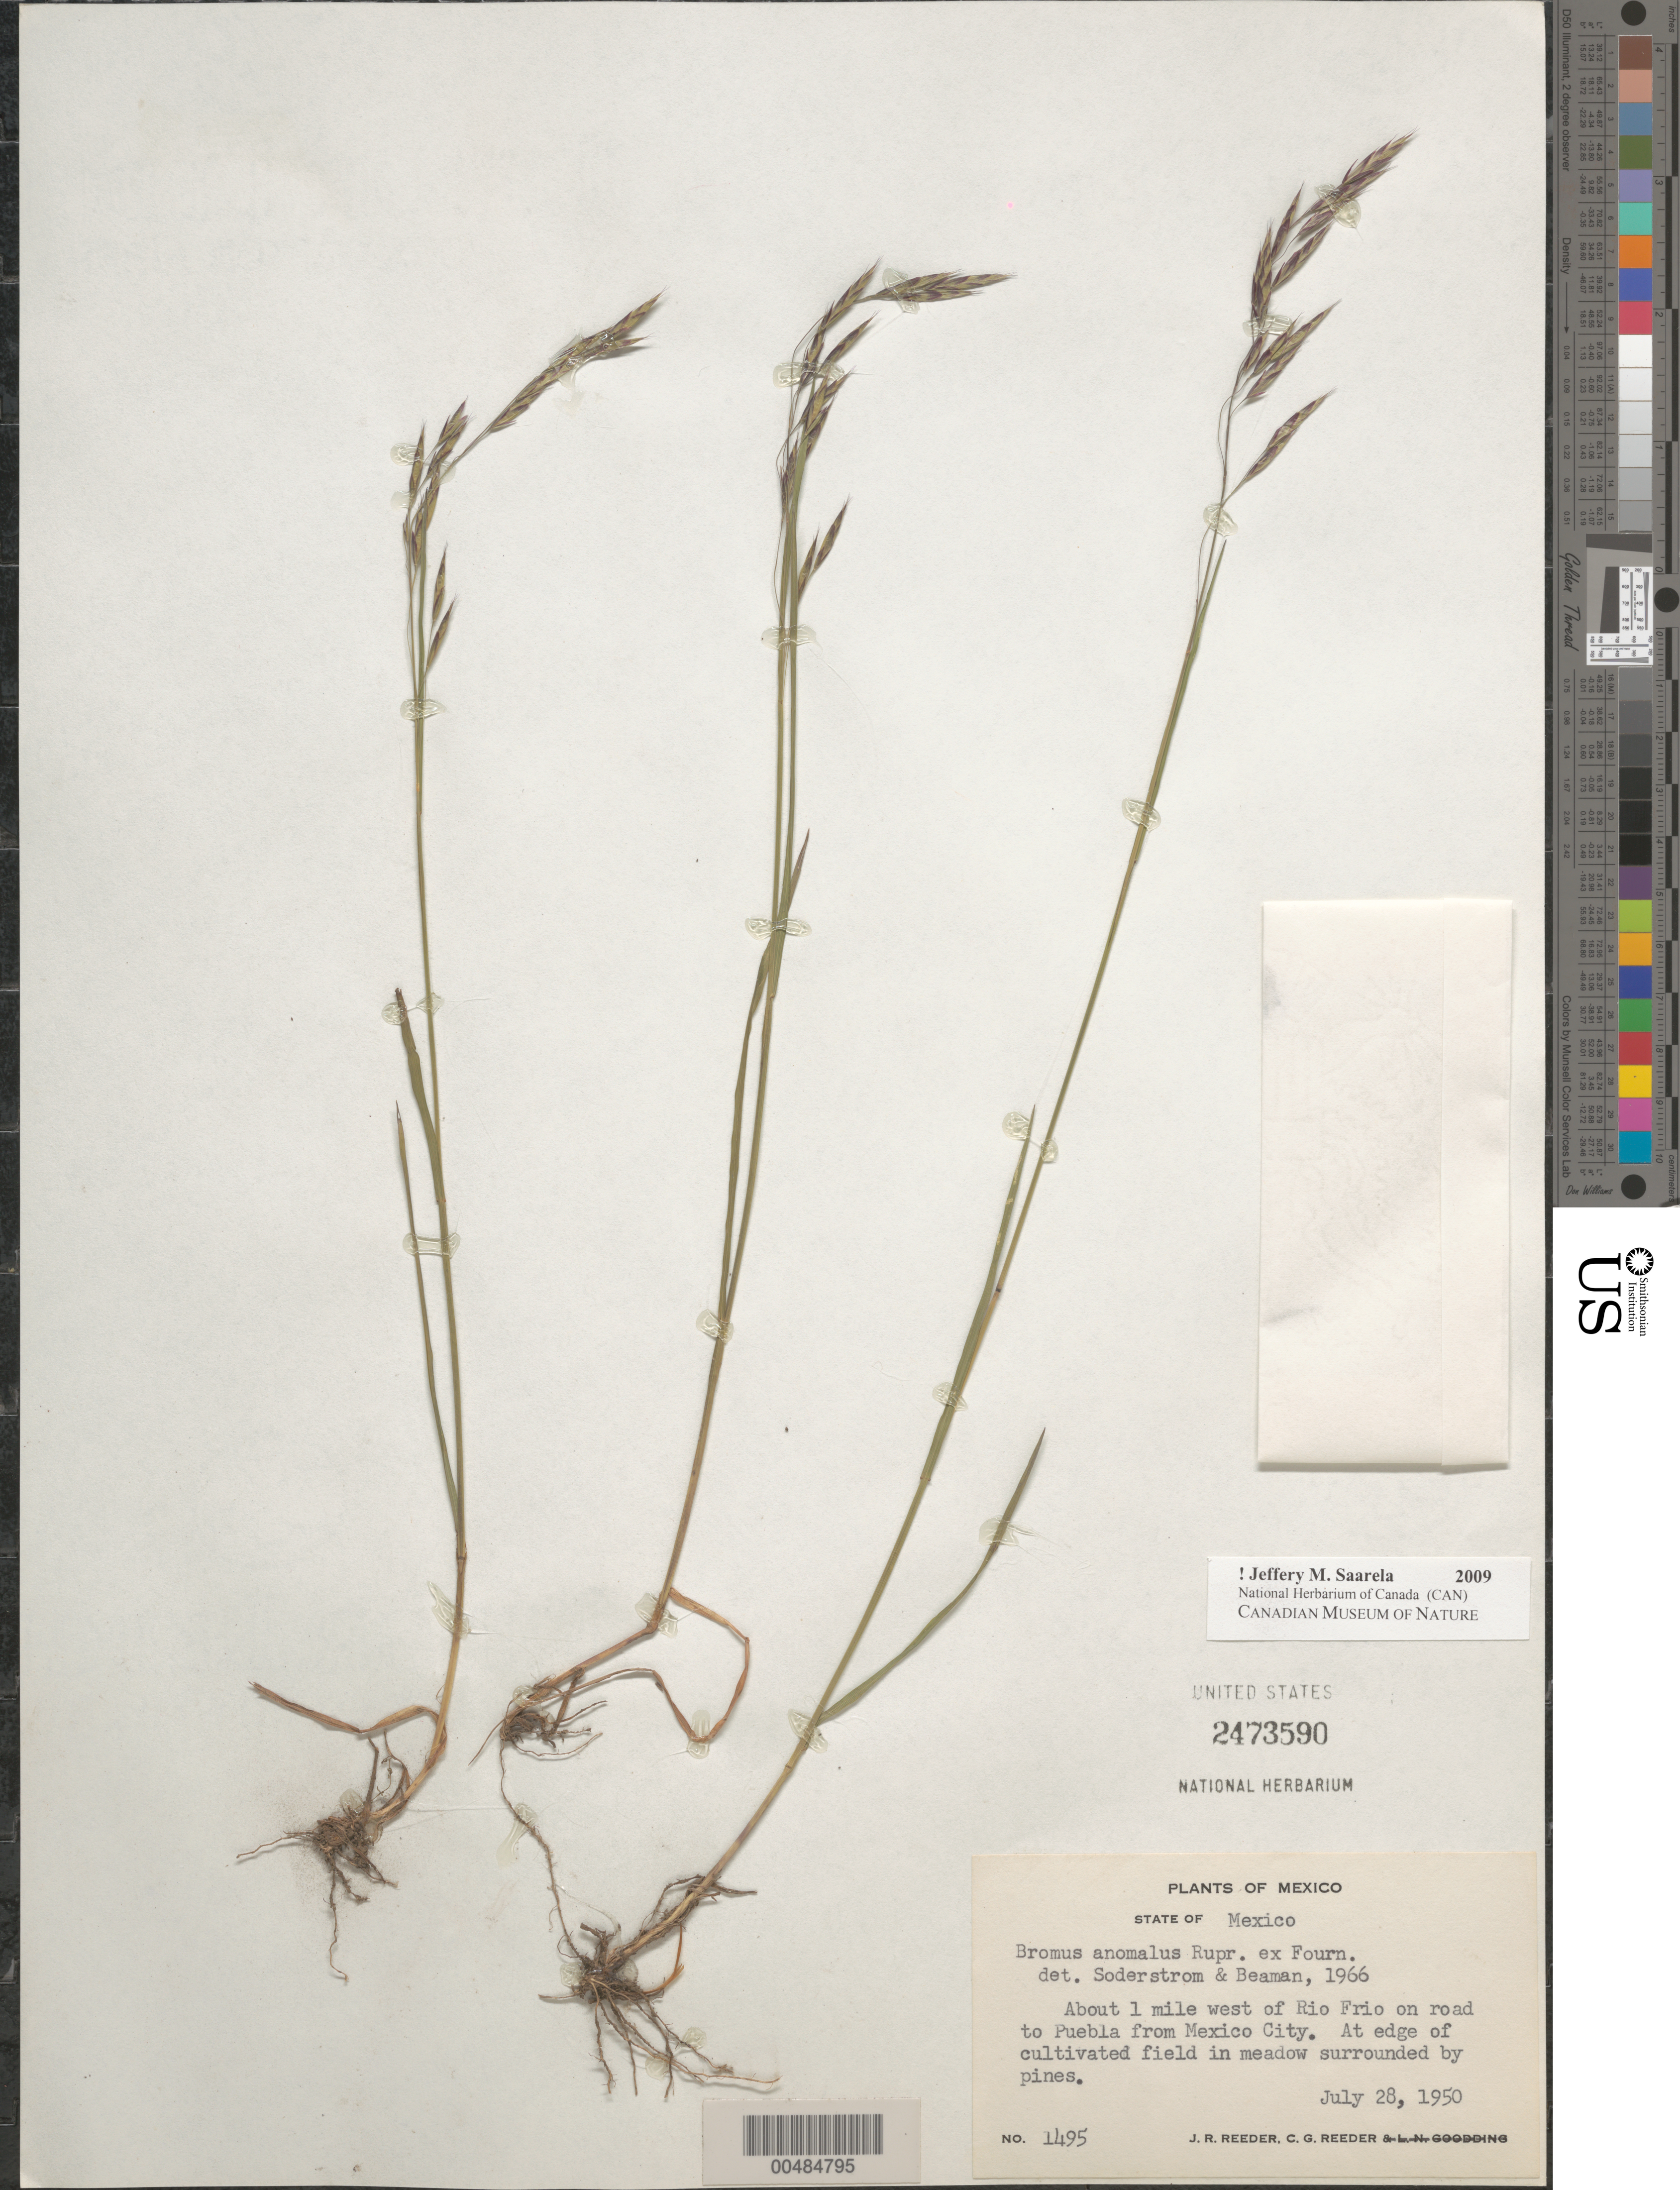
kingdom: Plantae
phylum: Tracheophyta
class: Liliopsida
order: Poales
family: Poaceae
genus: Bromus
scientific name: Bromus anomalus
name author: Rupr. ex E. Fourn.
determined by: Soderstrom, T. R.; Beaman, J. H.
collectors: J. R. Reeder & C. G. Reeder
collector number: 1495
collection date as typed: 28 Jul 1950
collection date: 1950-07-28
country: Mexico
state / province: México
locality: About 1 mi W of Rio Frio on road to Puebla from Mexico City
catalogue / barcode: US 2473590